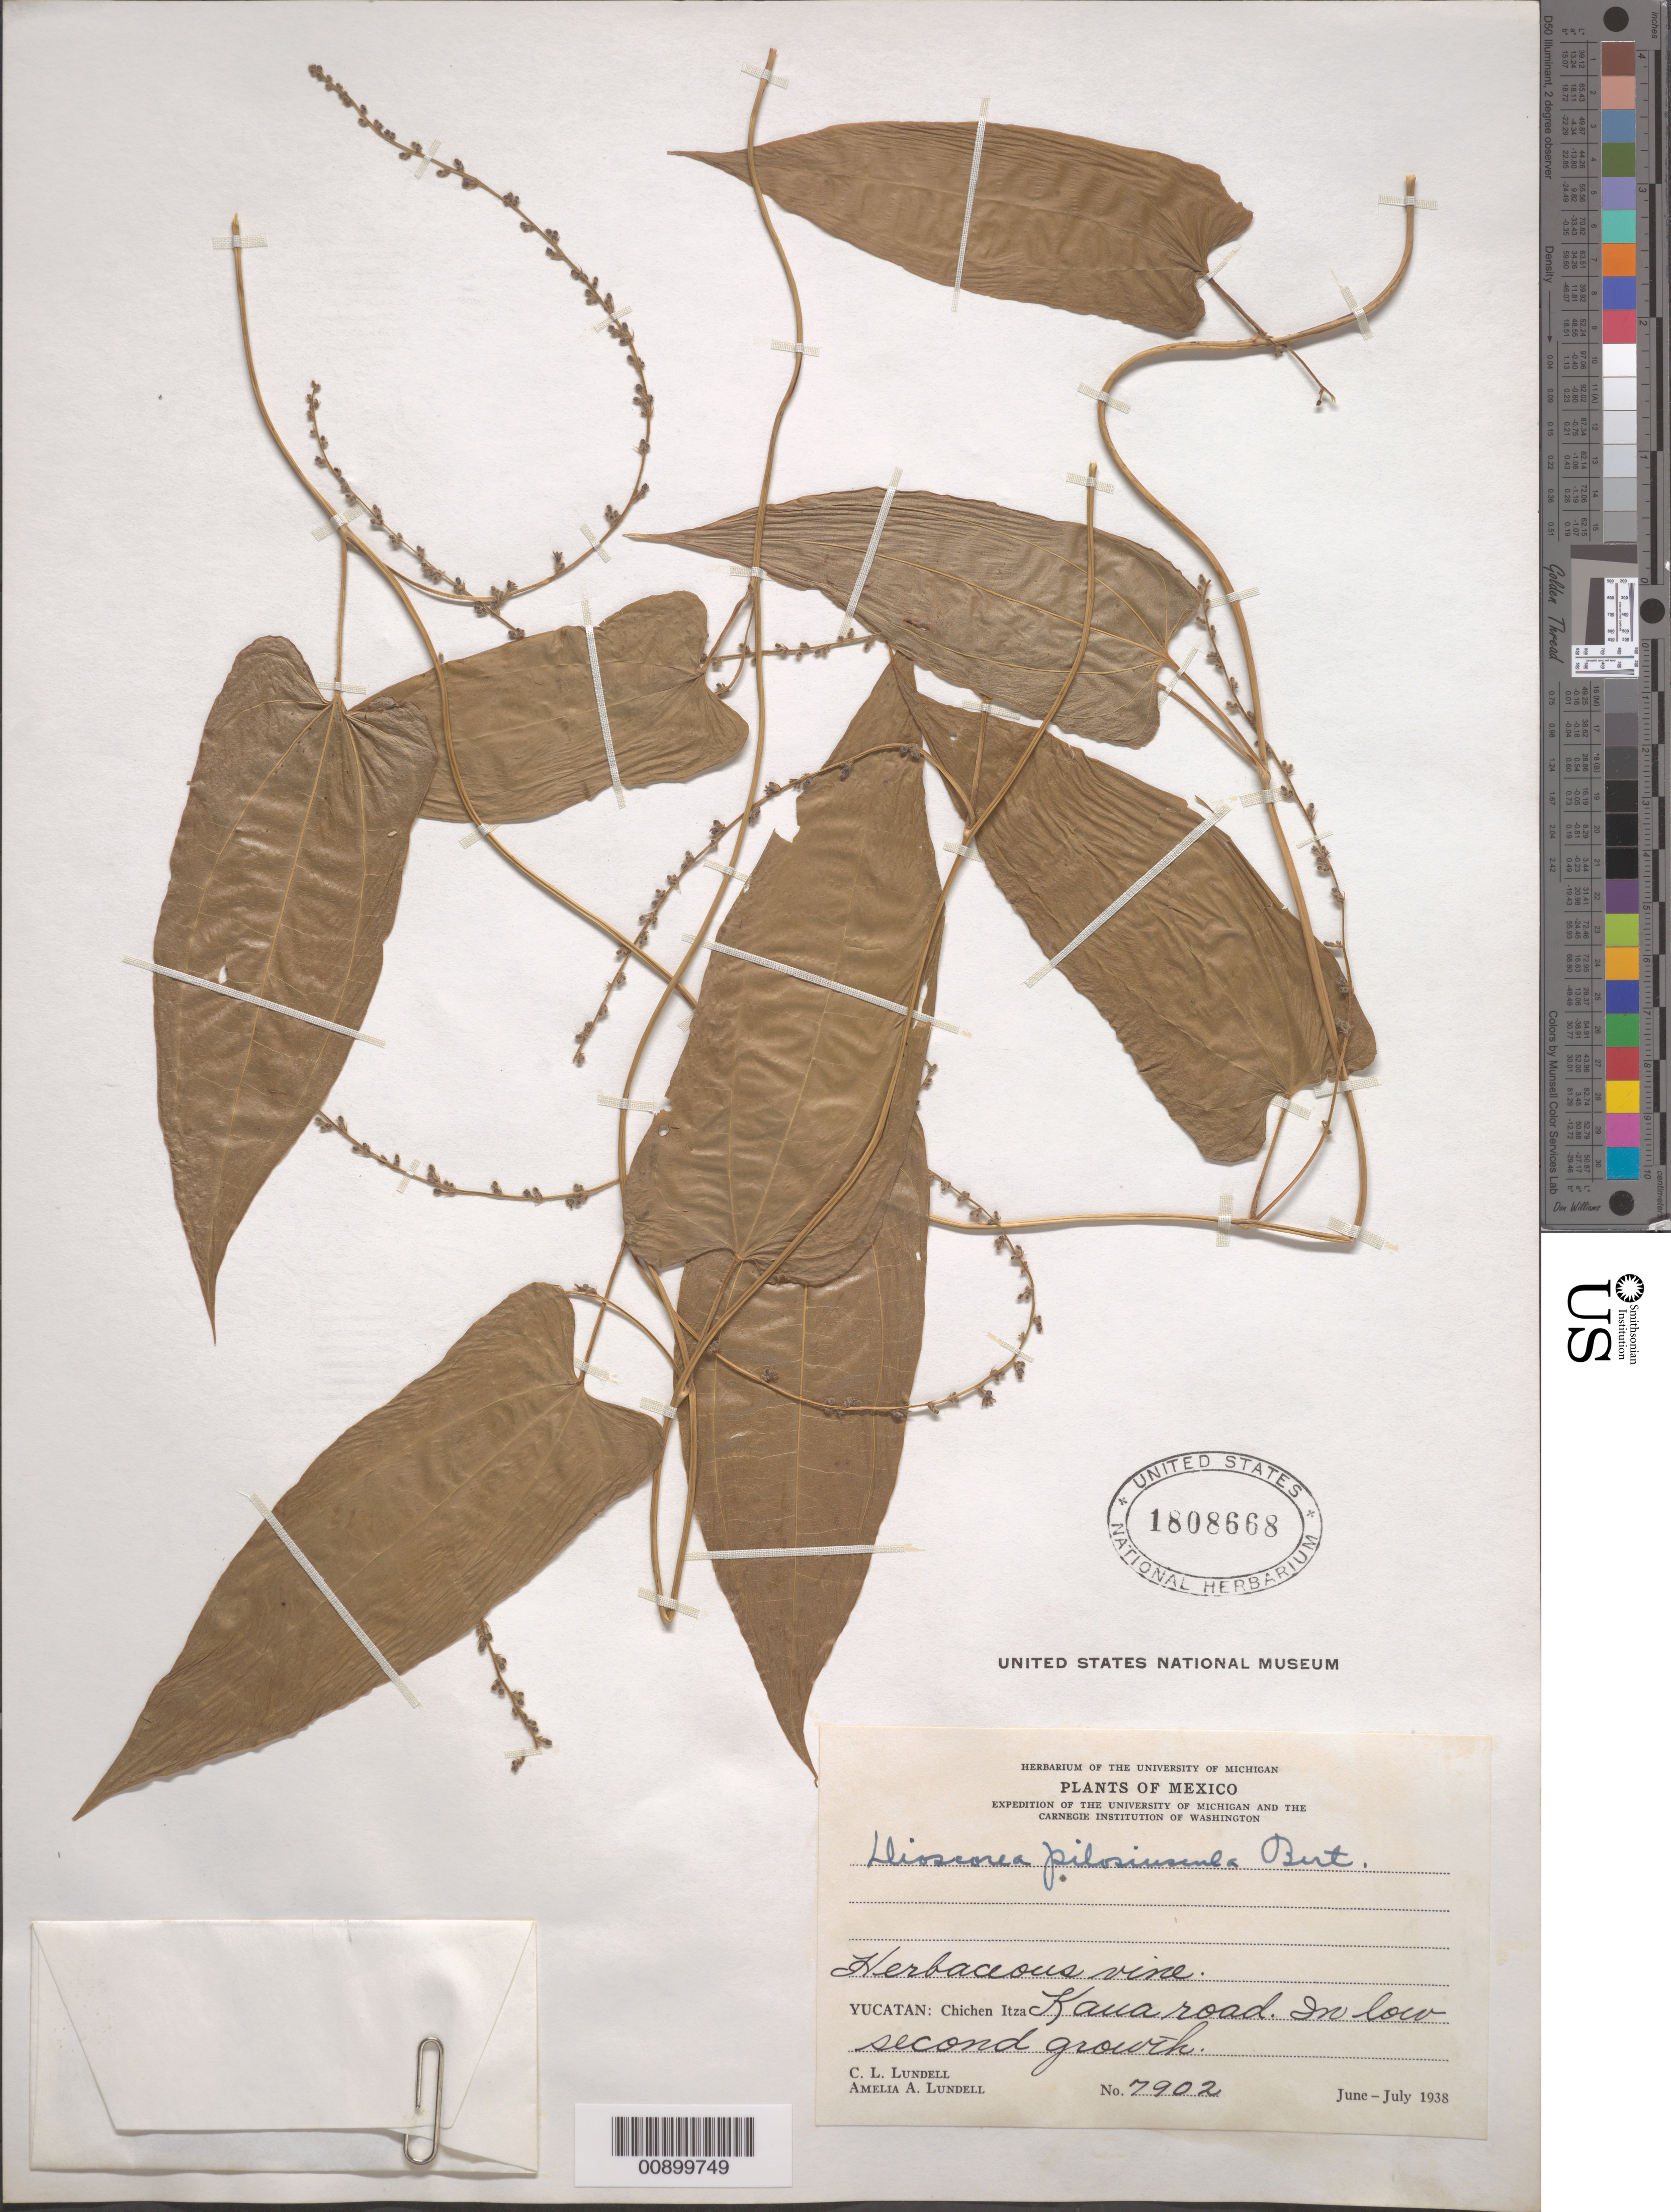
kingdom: Plantae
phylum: Tracheophyta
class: Liliopsida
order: Dioscoreales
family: Dioscoreaceae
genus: Dioscorea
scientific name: Dioscorea pilosiuscula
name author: Bertero ex Spreng.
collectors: C. L. Lundell & A. A. Lundell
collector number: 7902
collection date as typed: Jun 1938 to -- Jul 1938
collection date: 1938-06/1938-07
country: Mexico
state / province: Yucatán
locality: Yucatán: Chichen Itza. Kaua road.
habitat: In low second growth.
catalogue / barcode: US 1808668